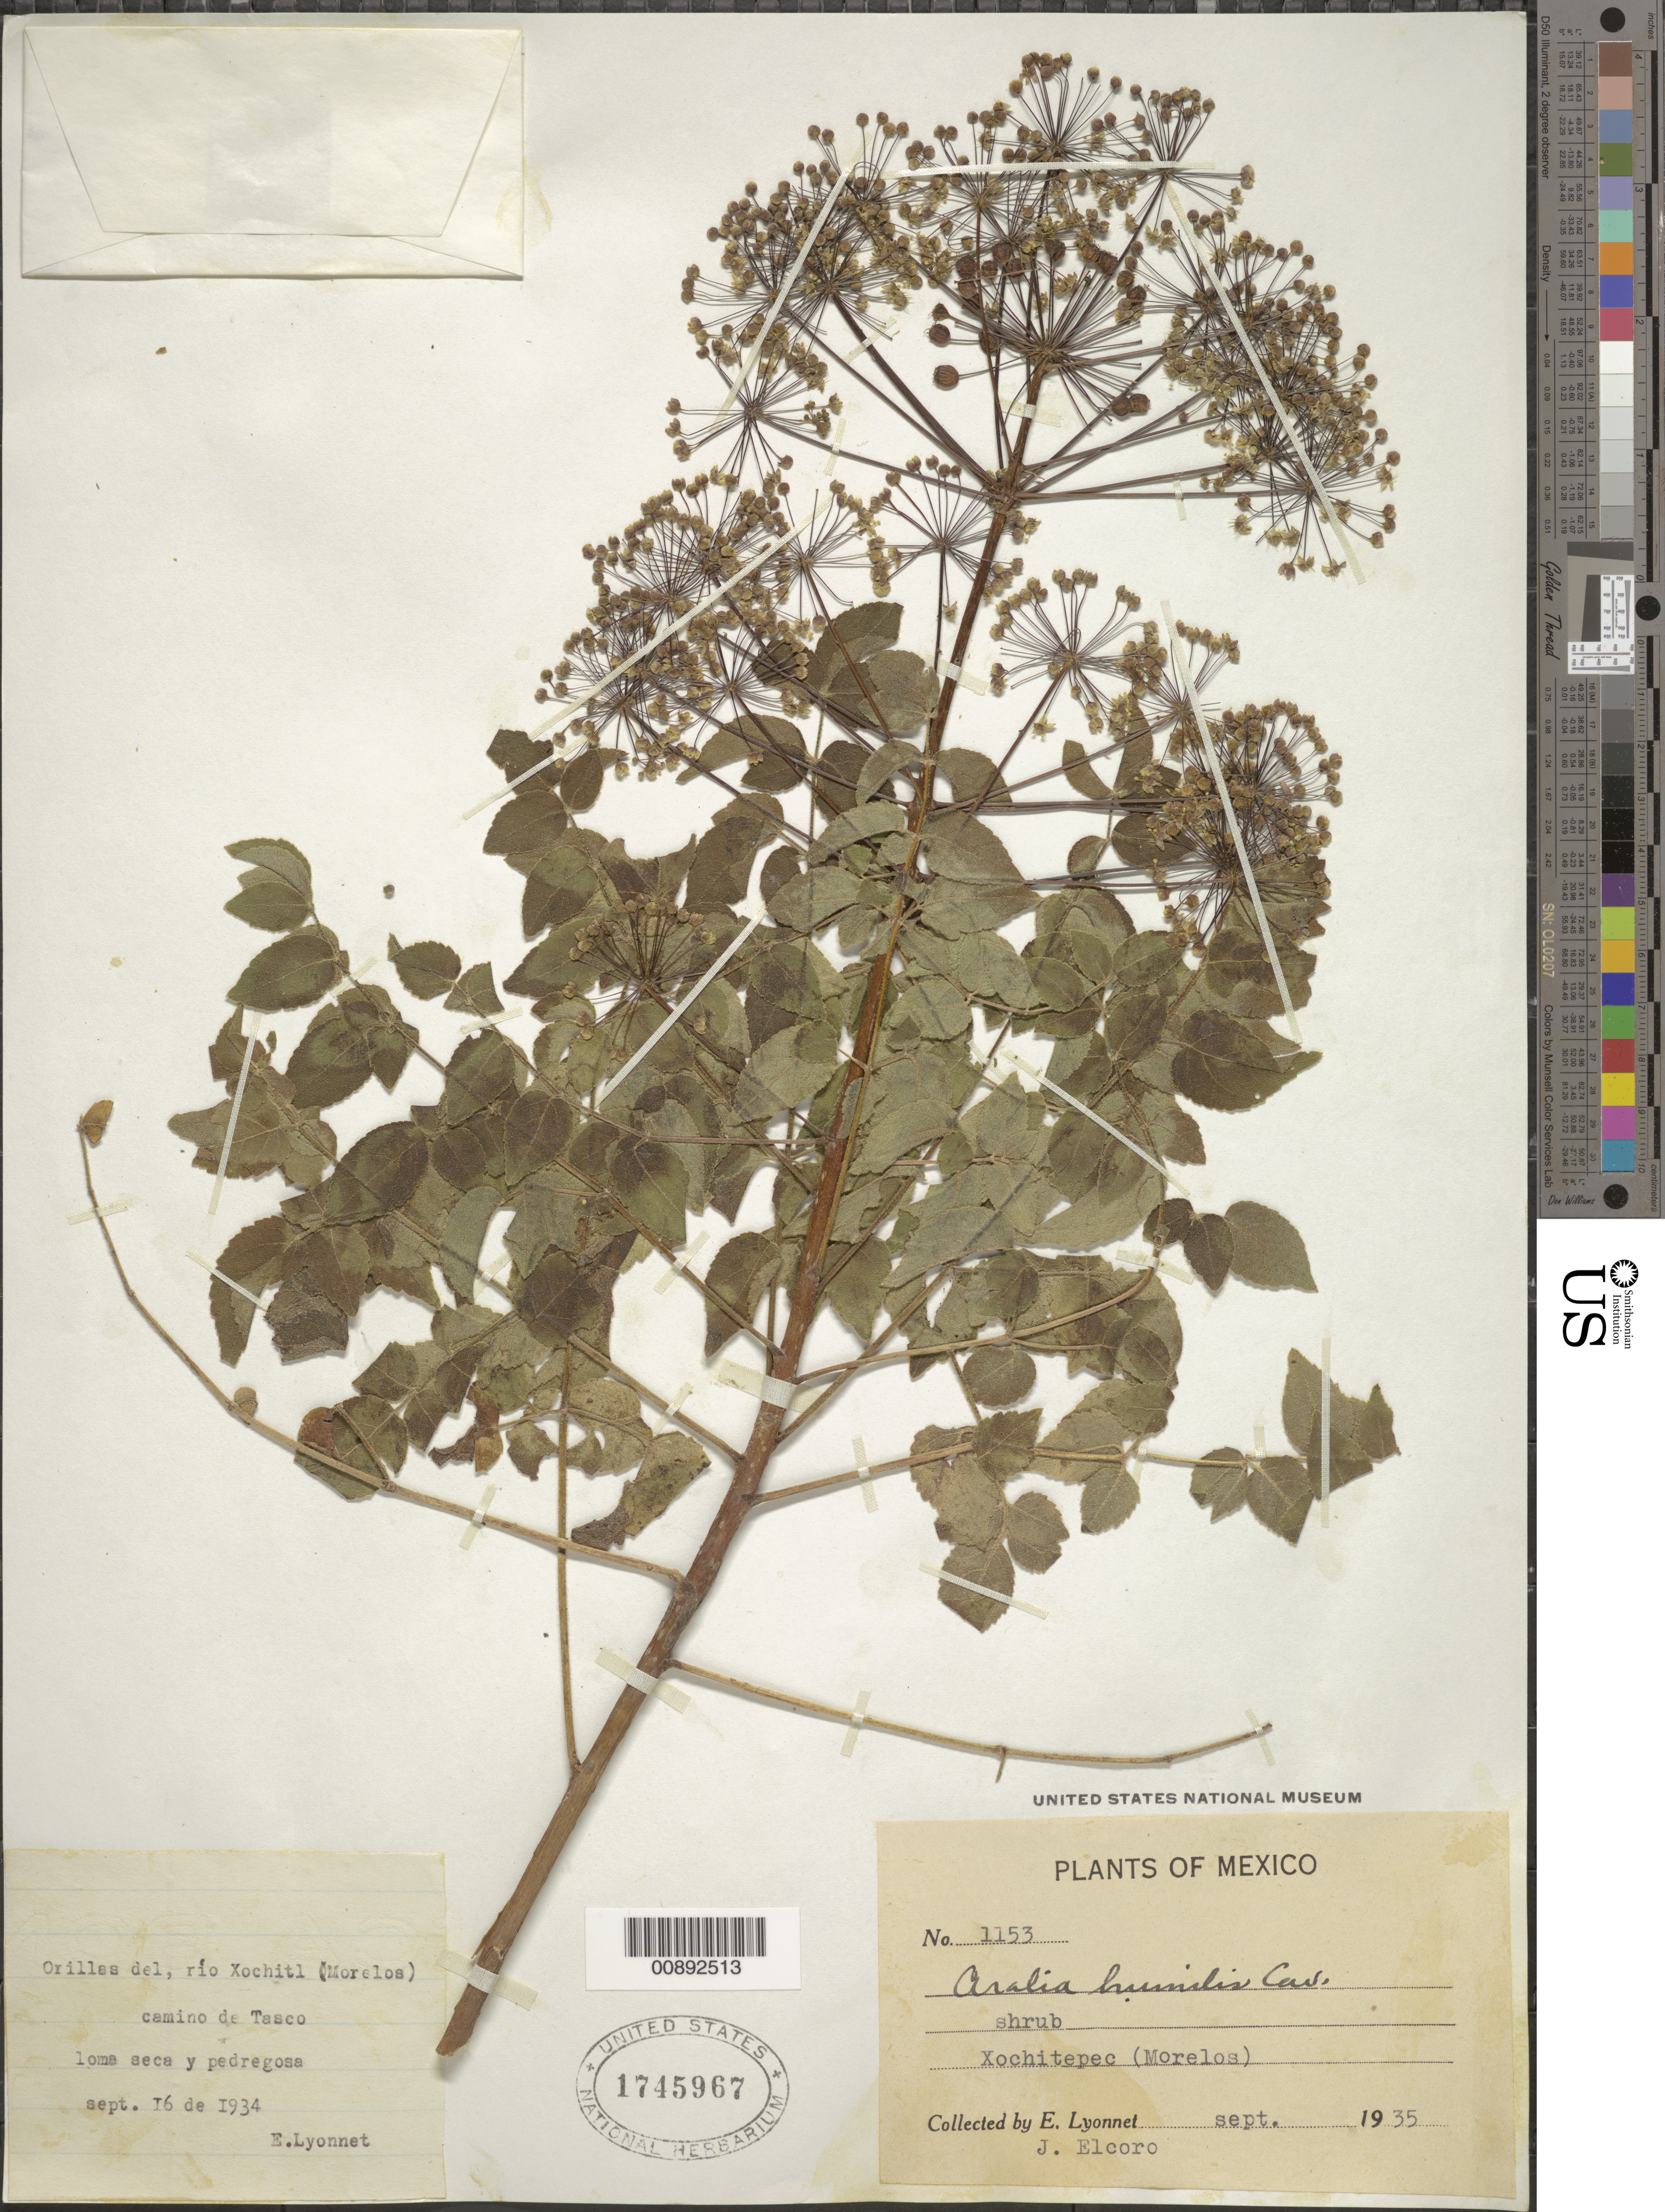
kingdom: Plantae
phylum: Tracheophyta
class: Magnoliopsida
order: Apiales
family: Araliaceae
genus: Aralia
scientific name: Aralia humilis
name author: Cav.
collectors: E. Lyonnet & J. Elcoro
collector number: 1153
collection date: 1935-09-16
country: Mexico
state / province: Morelos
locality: Orillas del, río Xochitl, Xochitepec (Morelos).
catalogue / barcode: US 1745967